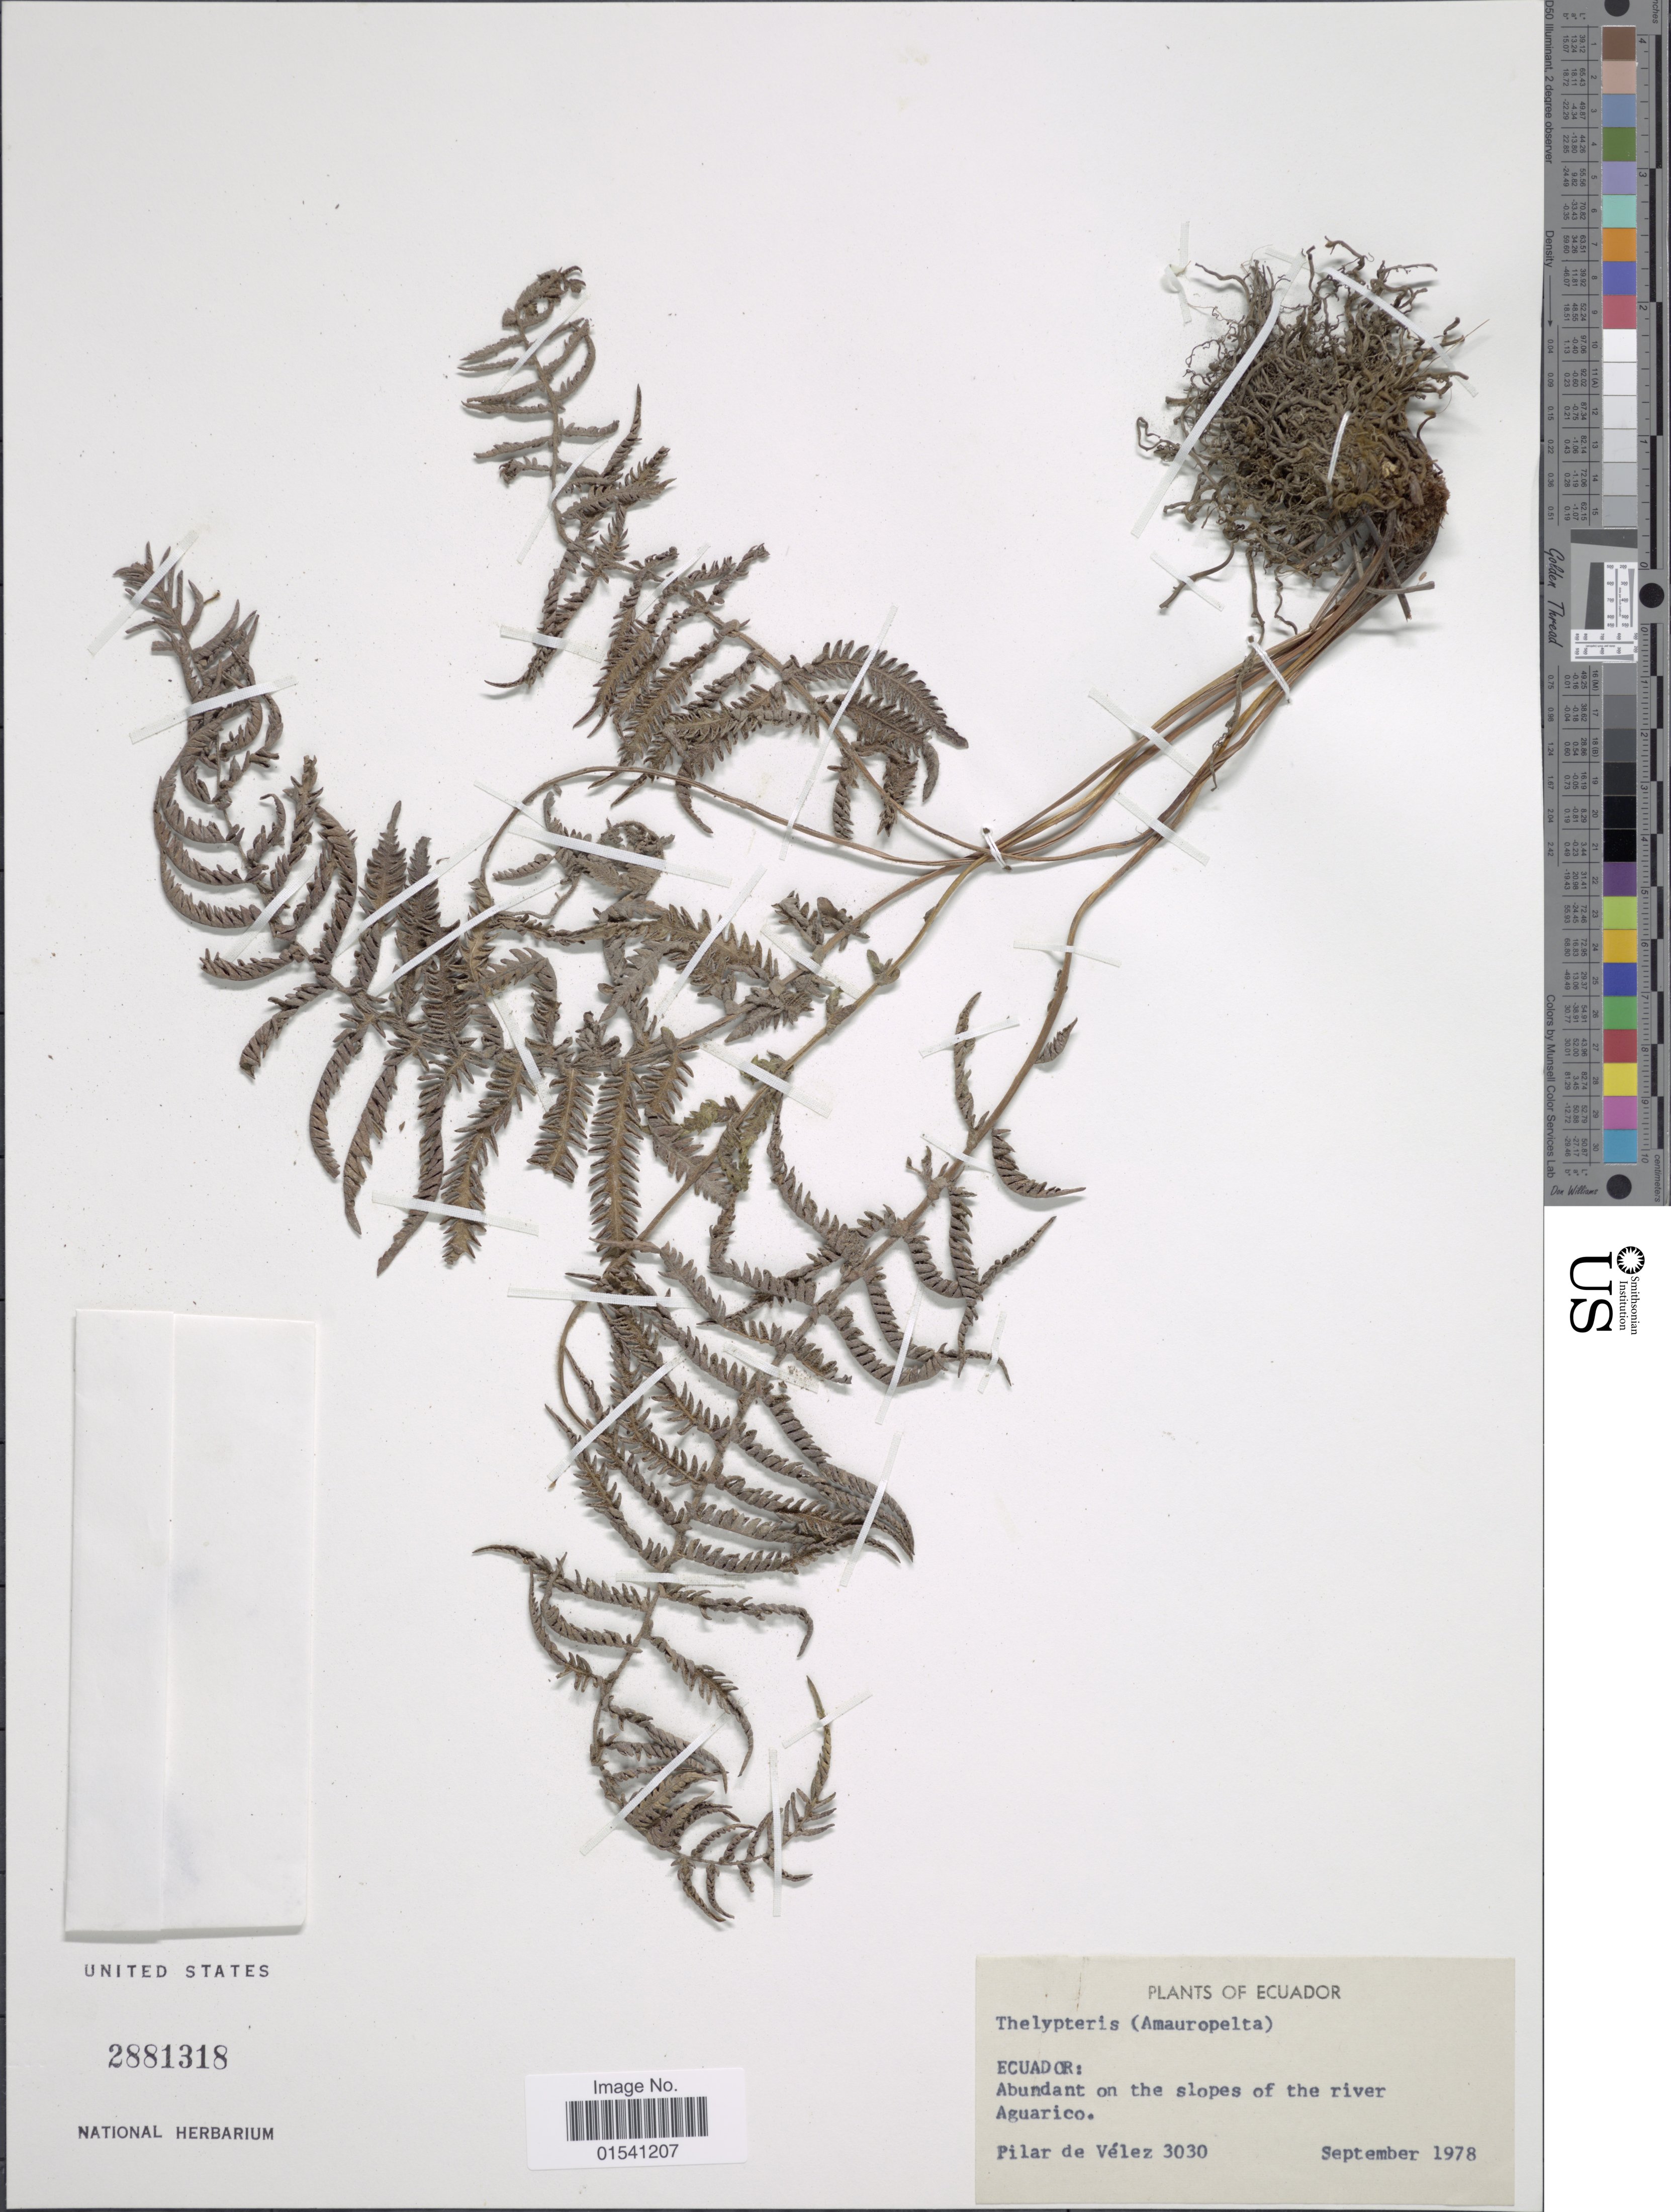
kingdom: Plantae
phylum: Tracheophyta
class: Polypodiopsida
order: Polypodiales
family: Thelypteridaceae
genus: Amauropelta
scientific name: Amauropelta sp.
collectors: P. Velez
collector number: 3030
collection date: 1978-09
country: Ecuador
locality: Abundant on the slopes of the river Aguarico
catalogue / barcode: US 2881318